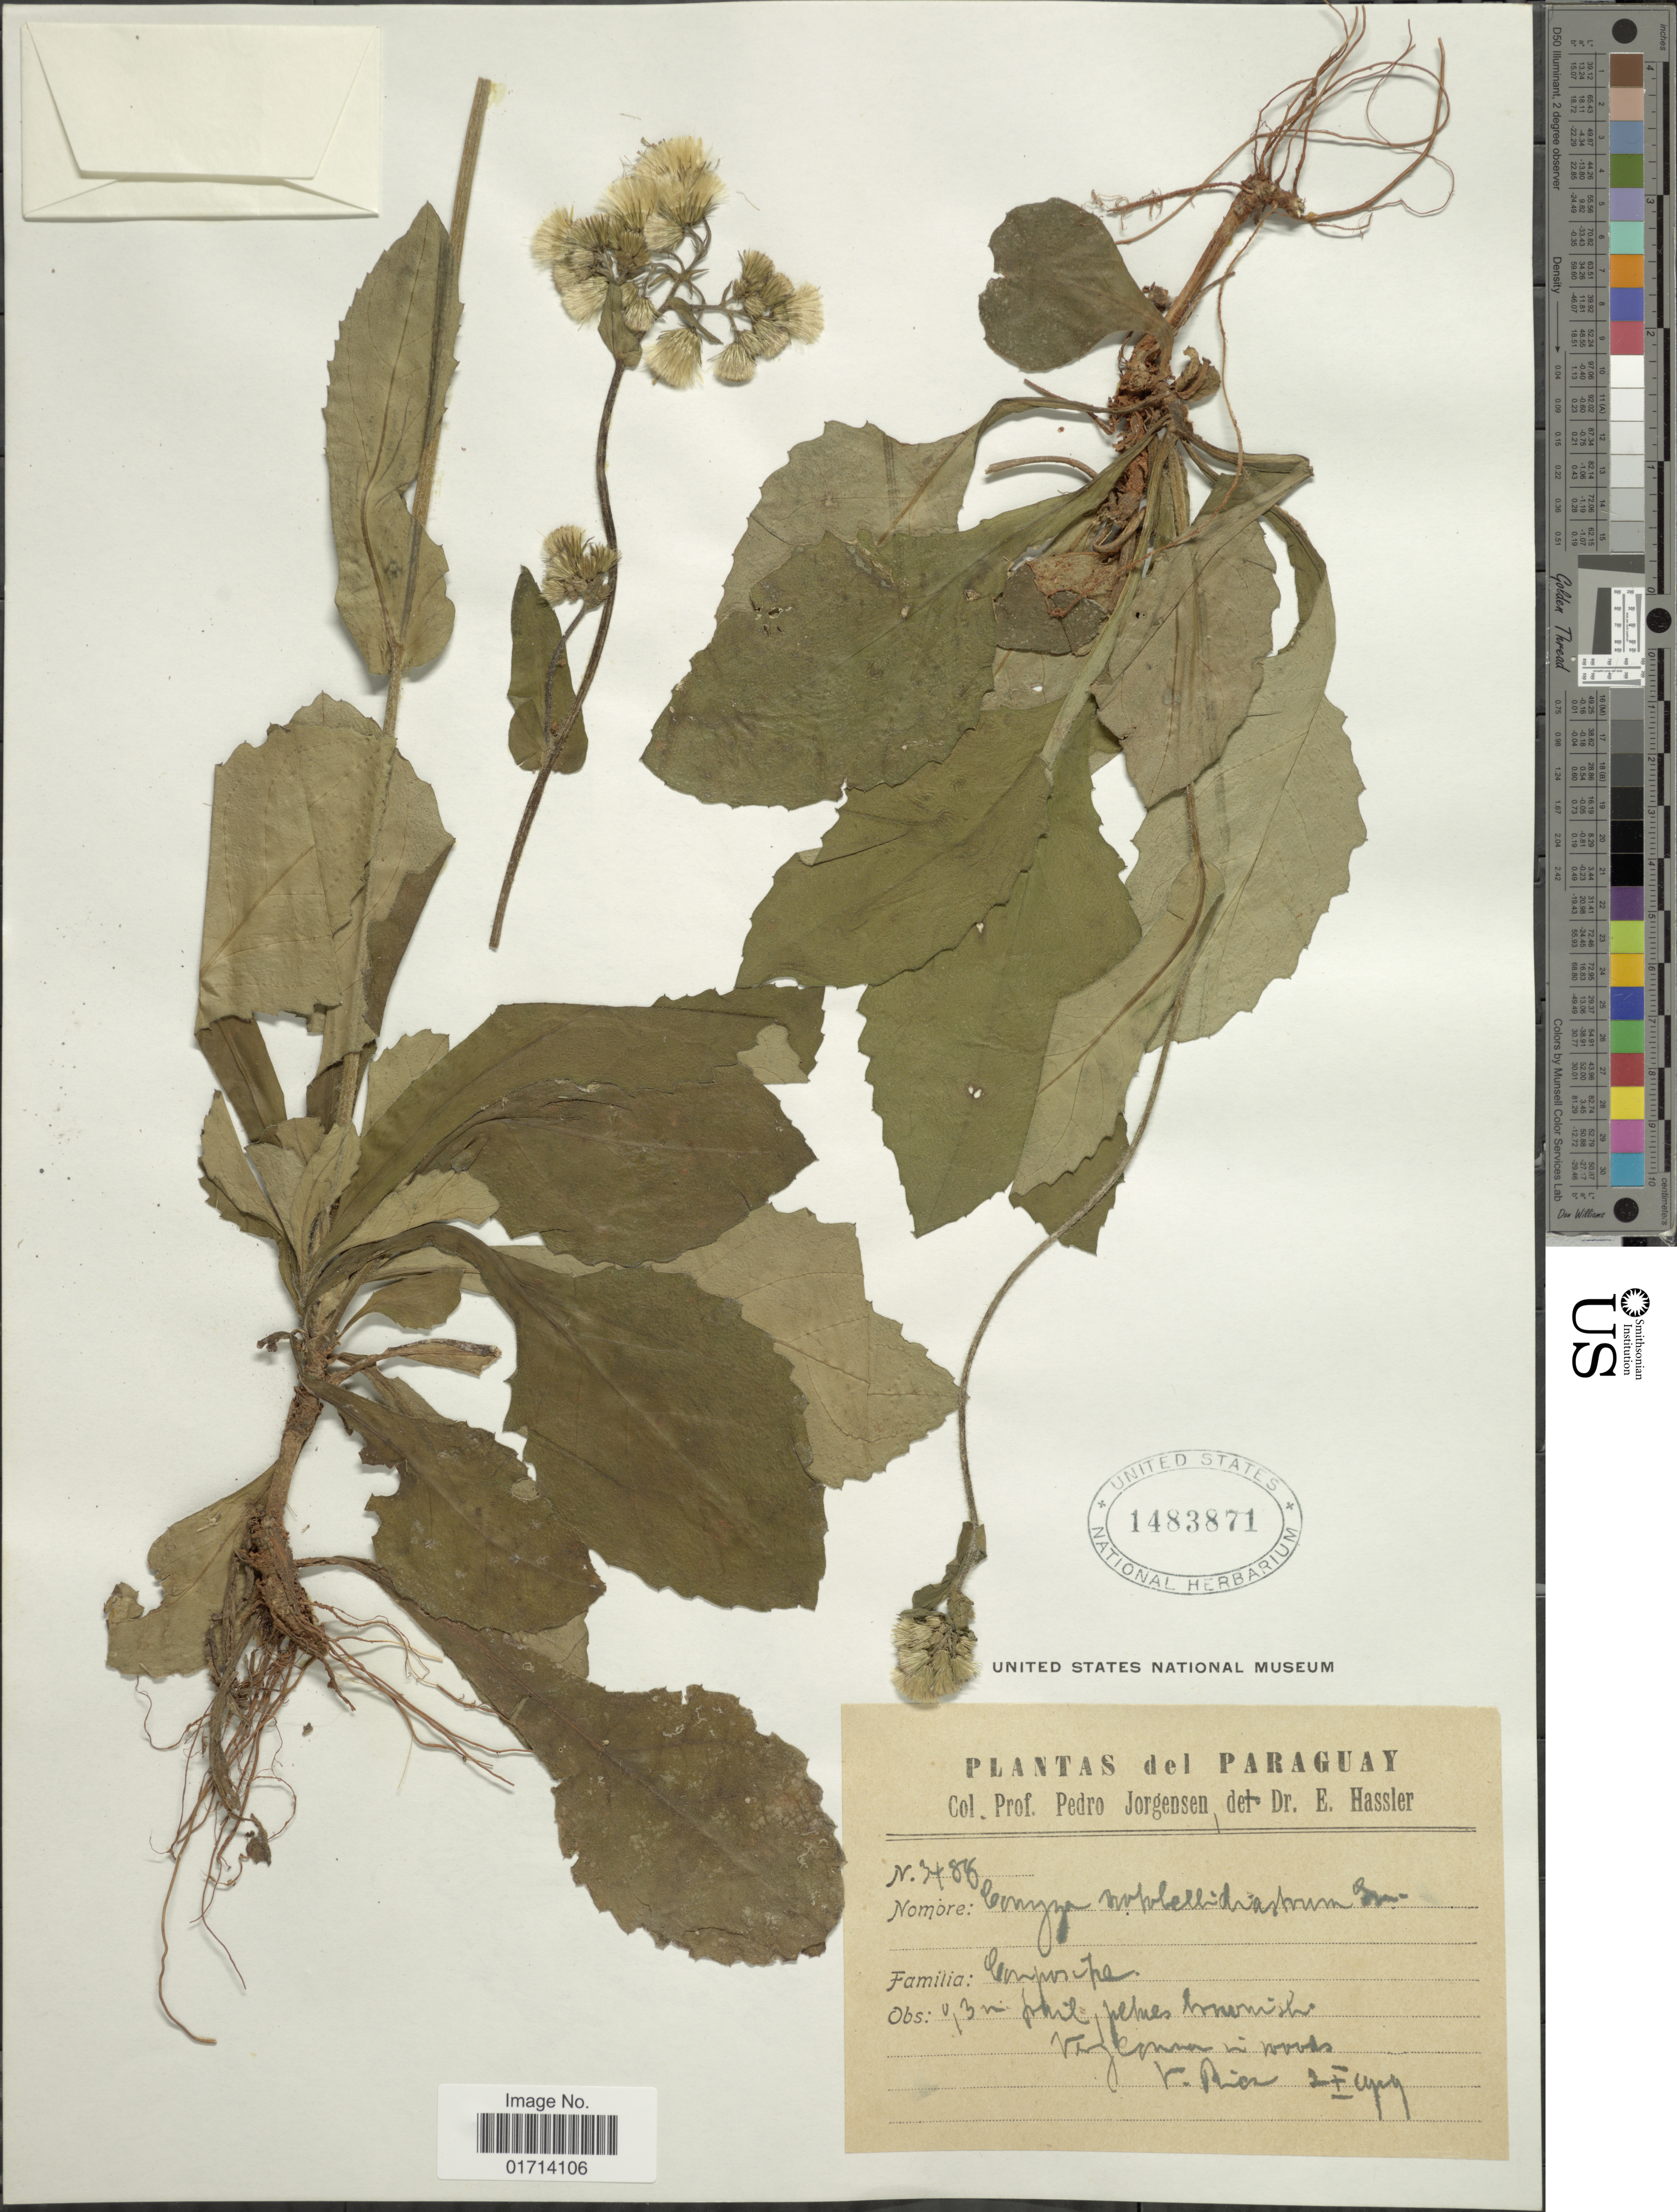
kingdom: Plantae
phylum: Tracheophyta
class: Magnoliopsida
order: Asterales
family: Asteraceae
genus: Podocoma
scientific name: Podocoma notobellidiastrum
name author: (Griseb.) G.L. Nesom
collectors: P. Jörgensen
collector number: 484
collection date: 1909-02-02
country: Paraguay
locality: Very common in woods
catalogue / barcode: US 1483871